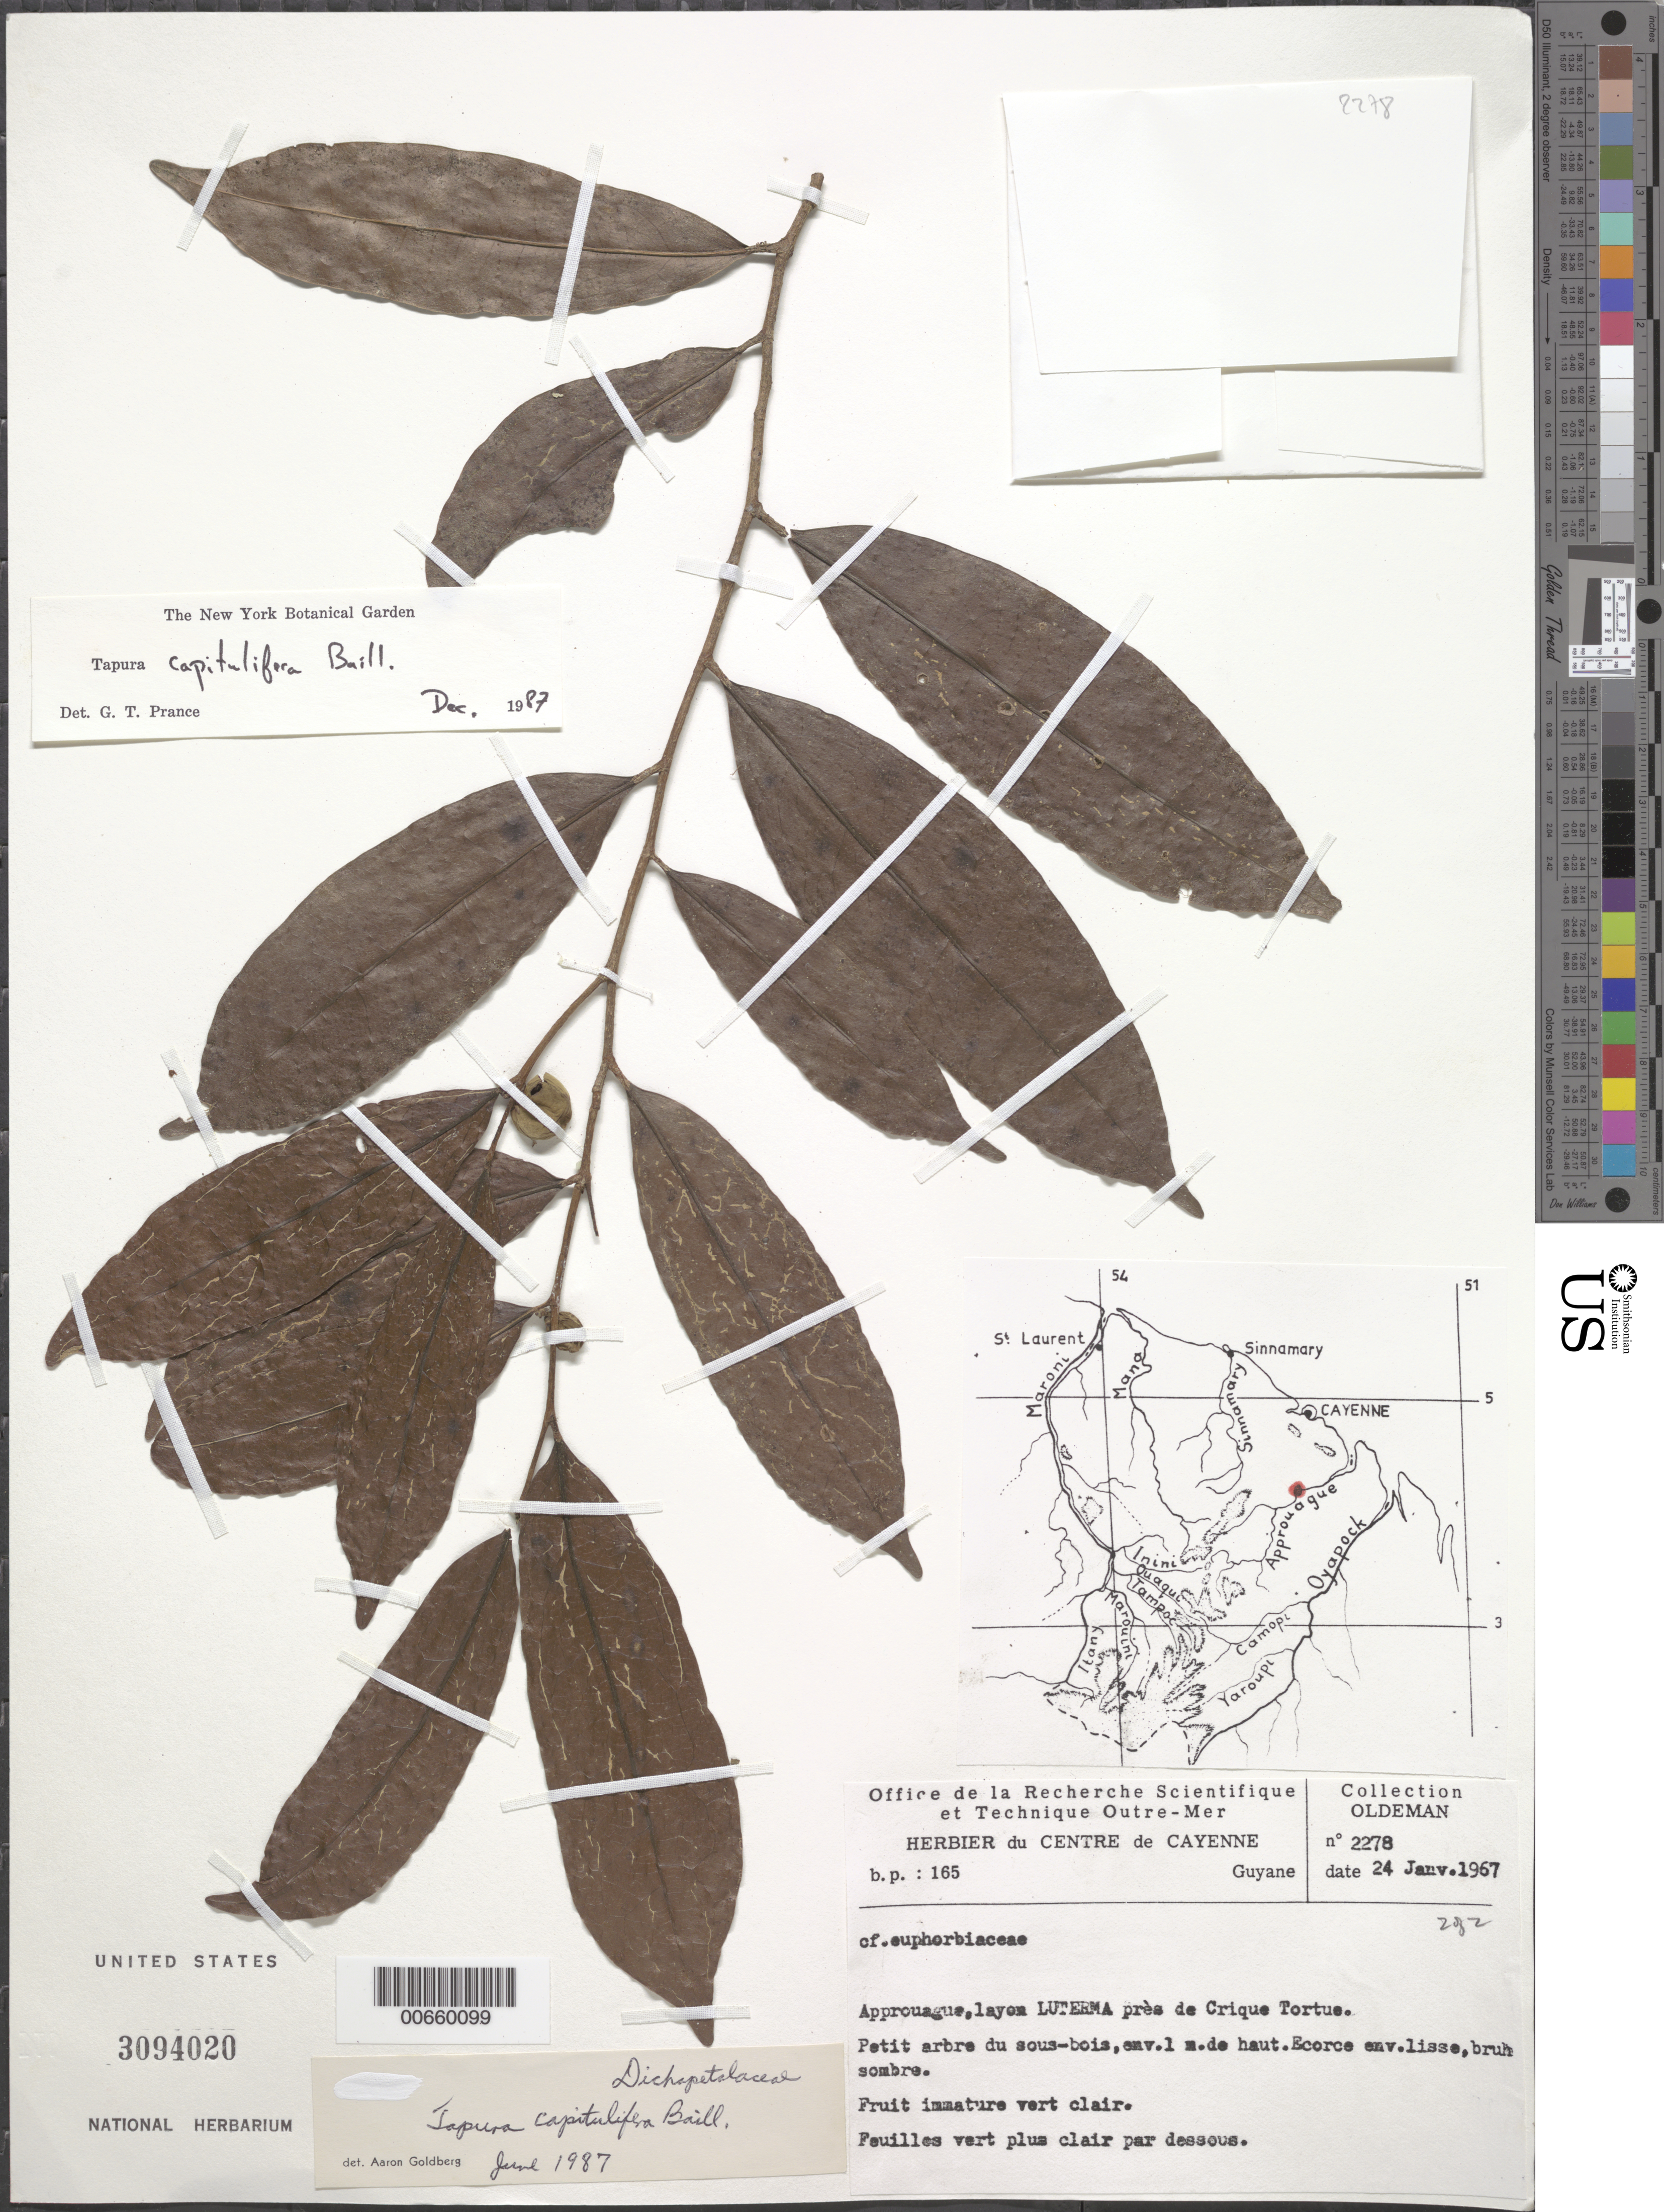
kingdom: Plantae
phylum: Tracheophyta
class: Magnoliopsida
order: Malpighiales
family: Dichapetalaceae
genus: Tapura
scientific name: Tapura capitulifera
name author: Baill.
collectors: -- Oldeman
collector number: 165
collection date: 1967-01-24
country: French Guiana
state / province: Cayenne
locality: Approuague, layon Luterma près de Crique Tortue.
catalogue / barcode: US 3094020